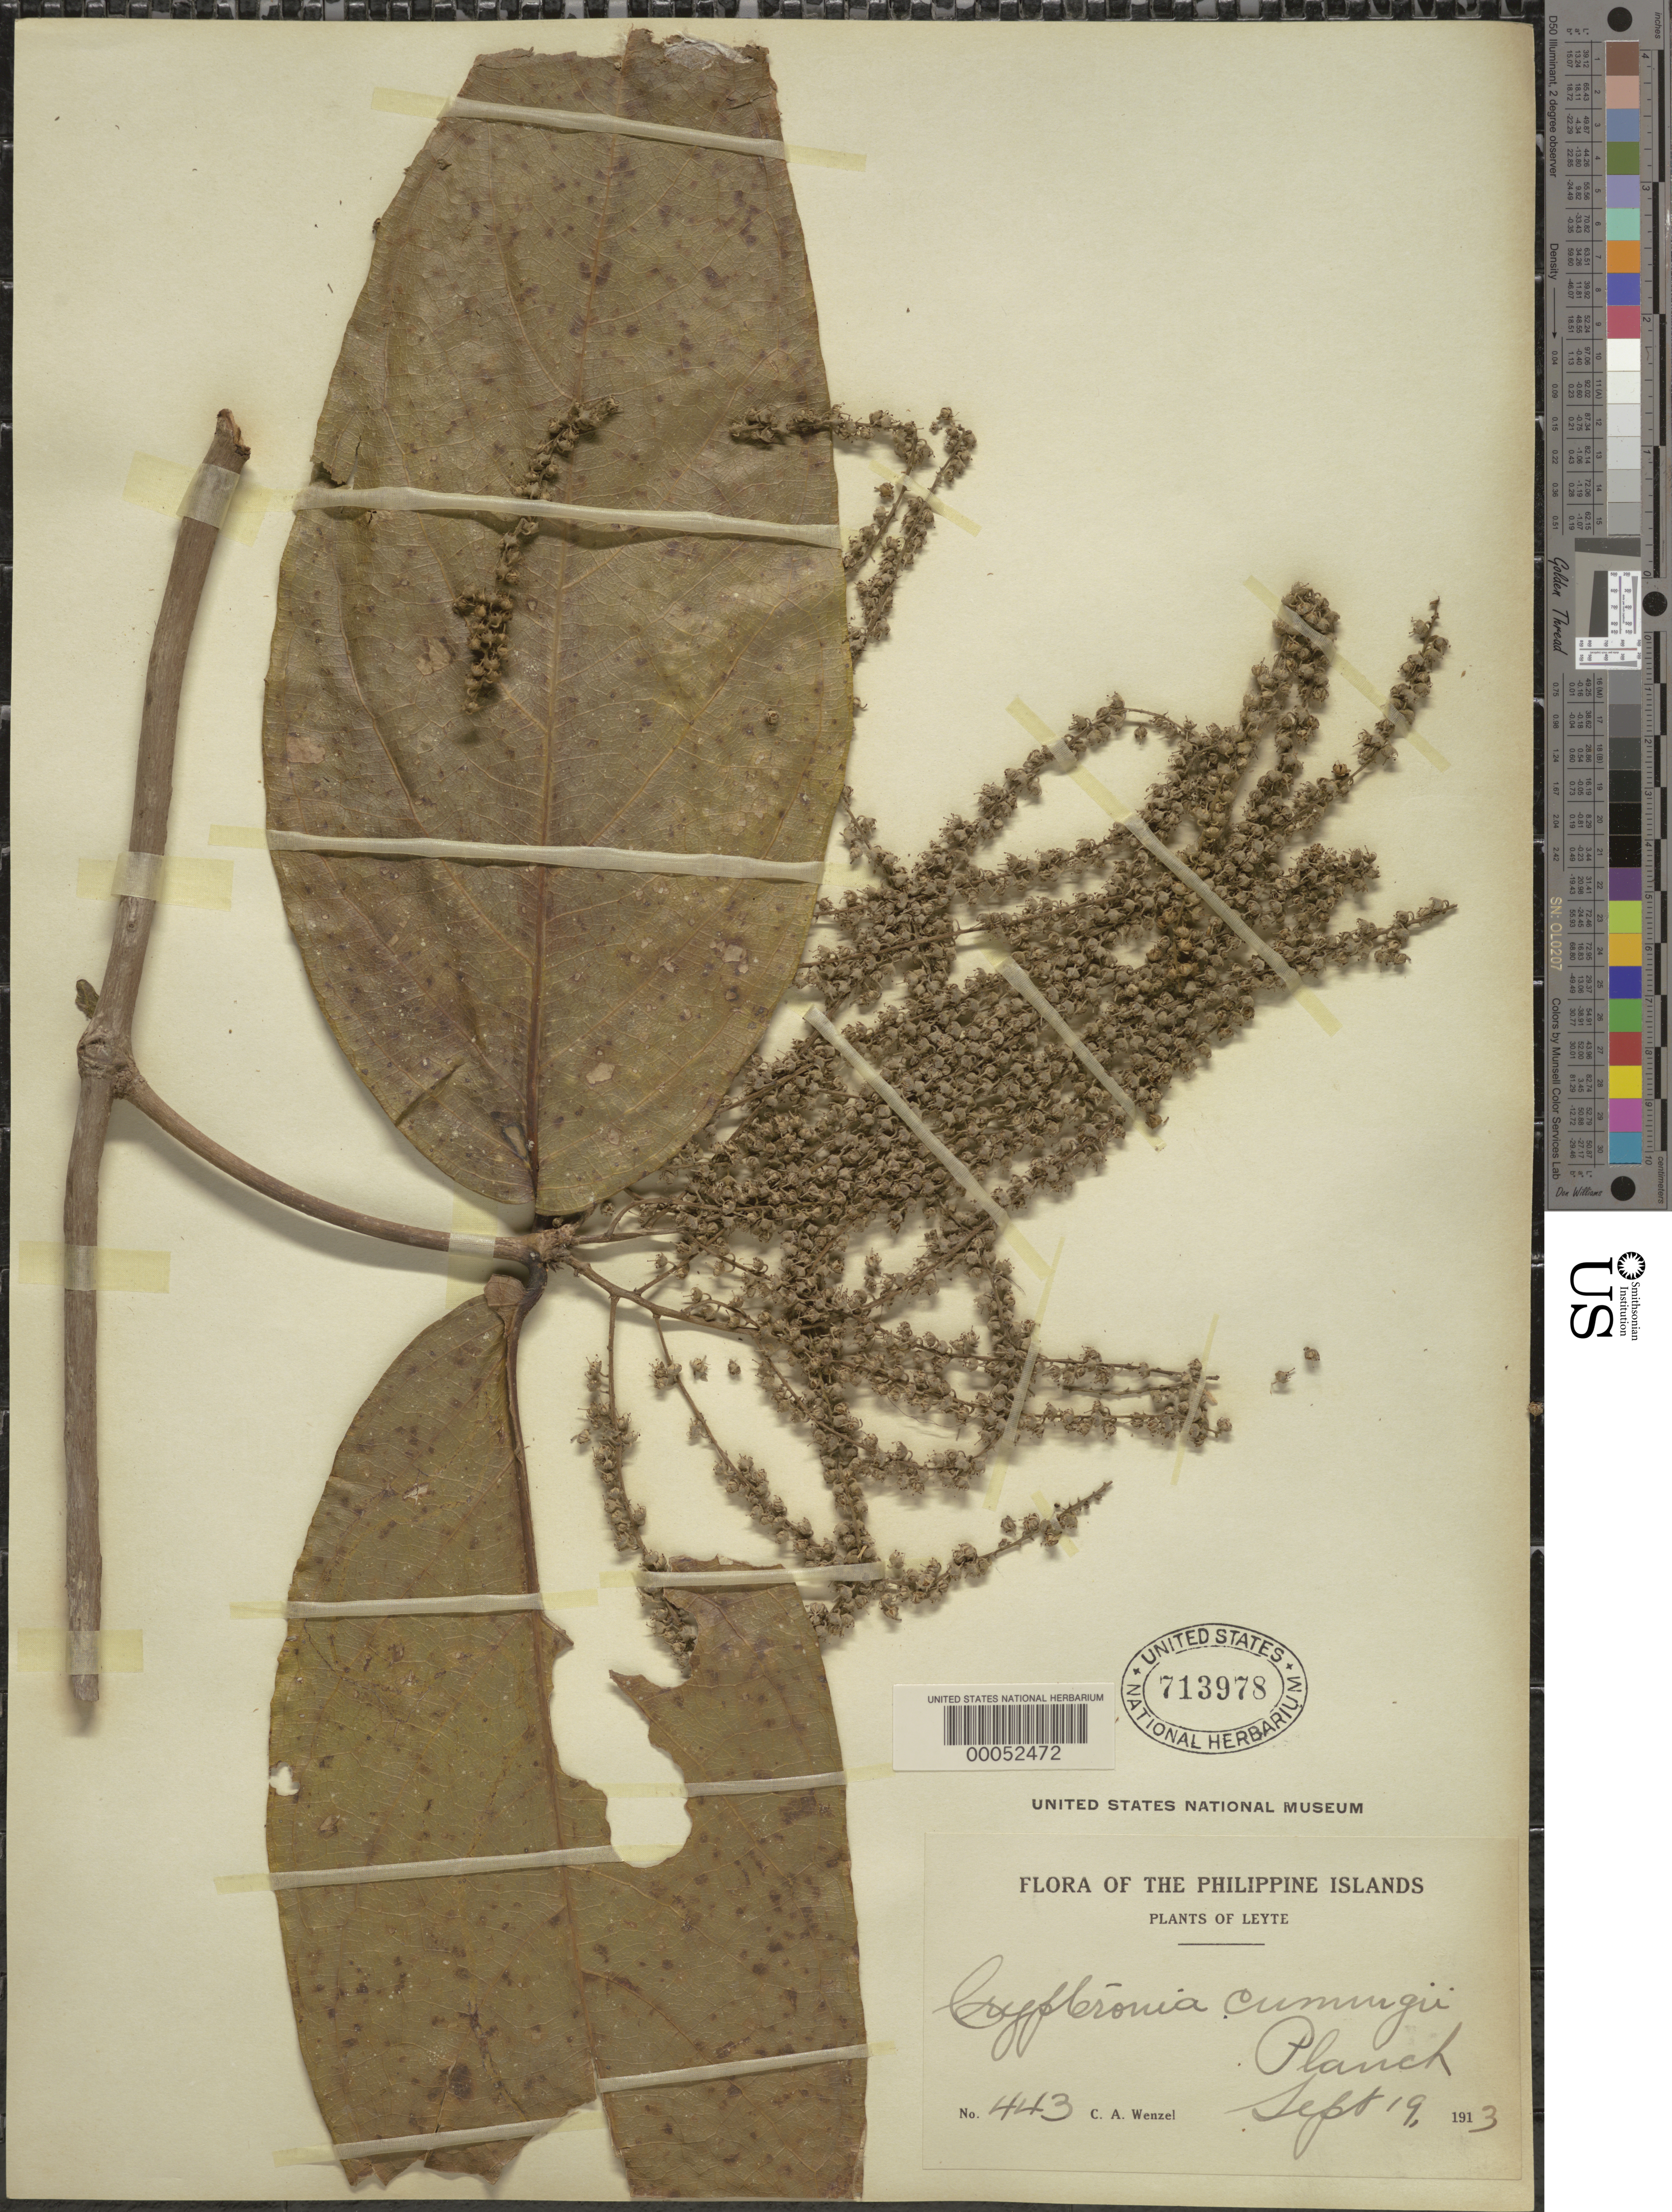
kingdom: Plantae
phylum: Tracheophyta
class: Magnoliopsida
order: Myrtales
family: Crypteroniaceae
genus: Crypteronia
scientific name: Crypteronia cumingii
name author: (Planch.) Endl.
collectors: C. Wenzel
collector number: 443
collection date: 1913-09-19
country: Philippines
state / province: Eastern Visayas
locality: Leyte.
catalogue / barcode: US 713978